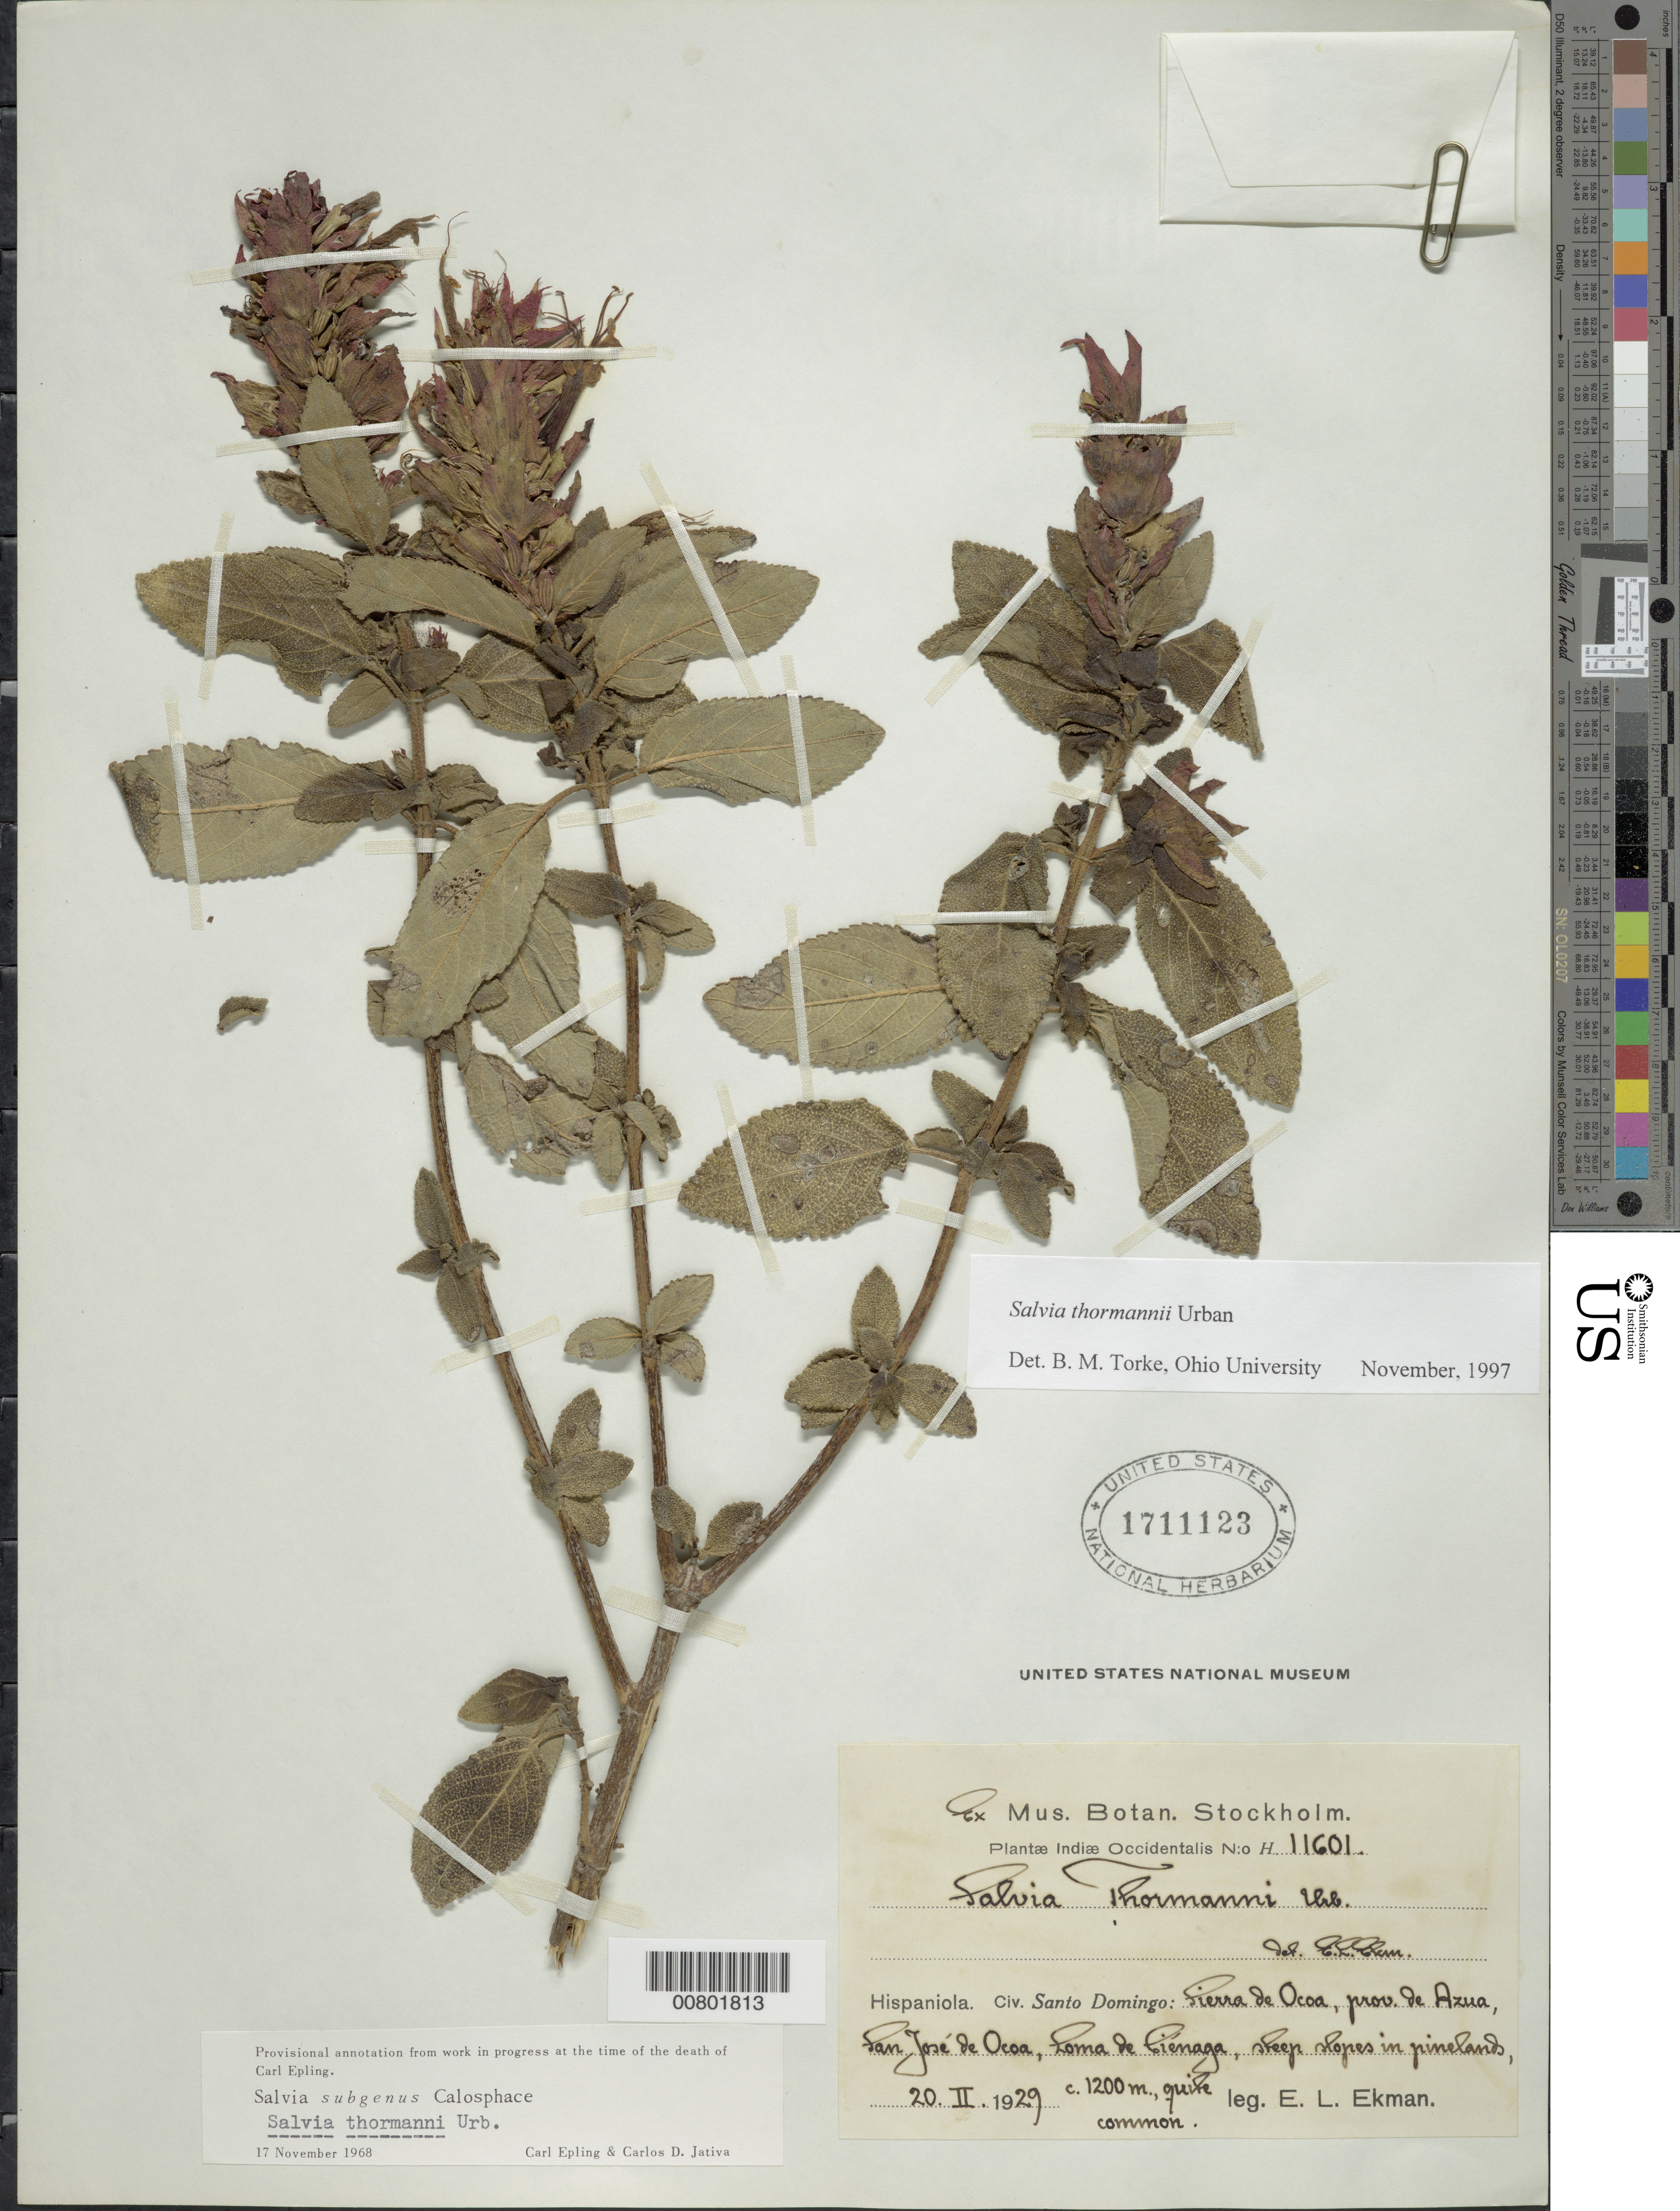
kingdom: Plantae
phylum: Tracheophyta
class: Magnoliopsida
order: Lamiales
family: Lamiaceae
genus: Salvia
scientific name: Salvia thormannii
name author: Urb.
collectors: E. L. Ekman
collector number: H 11601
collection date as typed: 20 Feb 1929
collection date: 1929-02-20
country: Dominican Republic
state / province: Azua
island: Hispaniola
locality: Sierra de Ocoa, San José de Ocoa, loma de Cienaga,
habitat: Steep slopes in pinelands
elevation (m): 1200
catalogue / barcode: US 1711123